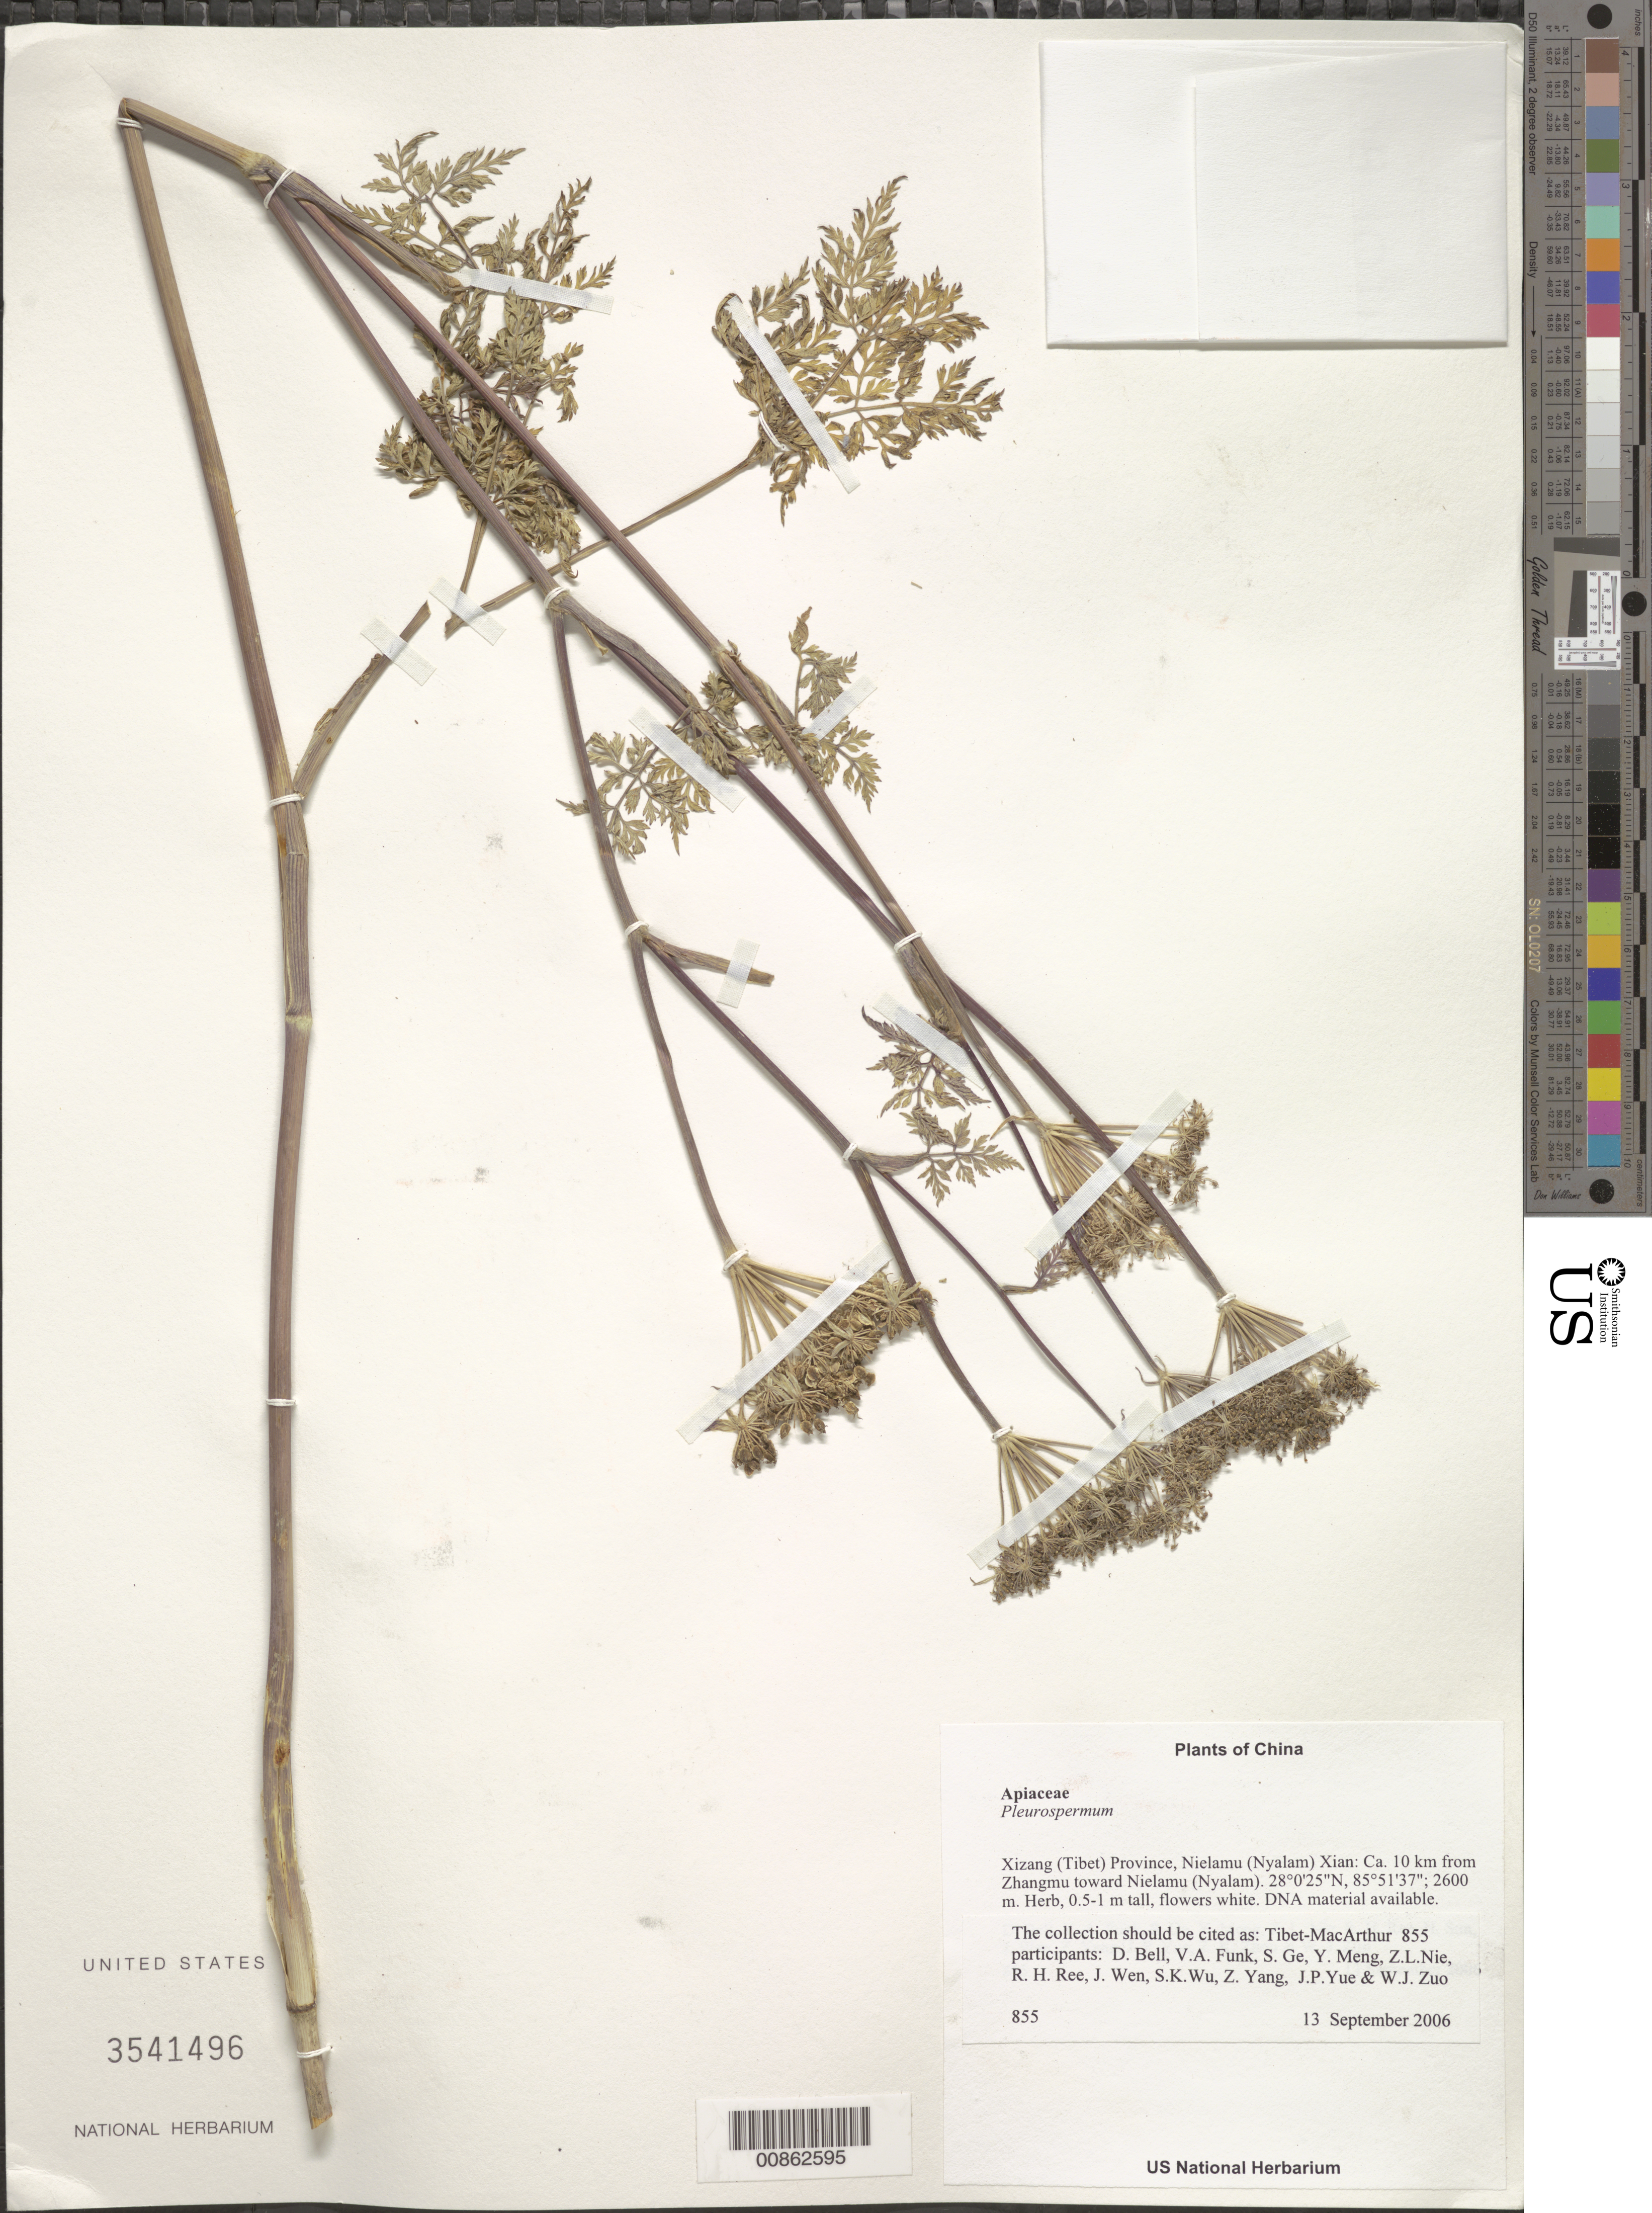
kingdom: Plantae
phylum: Tracheophyta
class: Magnoliopsida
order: Apiales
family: Apiaceae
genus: Pleurospermum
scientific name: Pleurospermum sp.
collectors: Tibet-MacArthur, D. A. Bell, V. Funk, S. Ge, Y. Meng, Z. Nie, R. Ree, H. Sun, J. Wen, Z. Yang, J. Yue, Z. Zhou & W. Zuo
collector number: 855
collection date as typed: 13 Sep 2006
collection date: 2006-09-13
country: China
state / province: Xizang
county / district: Nielamu (Nyalam) Xian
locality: Ca. 10 km from Zhangmu toward Nielamu (Nyalam).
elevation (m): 2600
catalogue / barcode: US 3541496